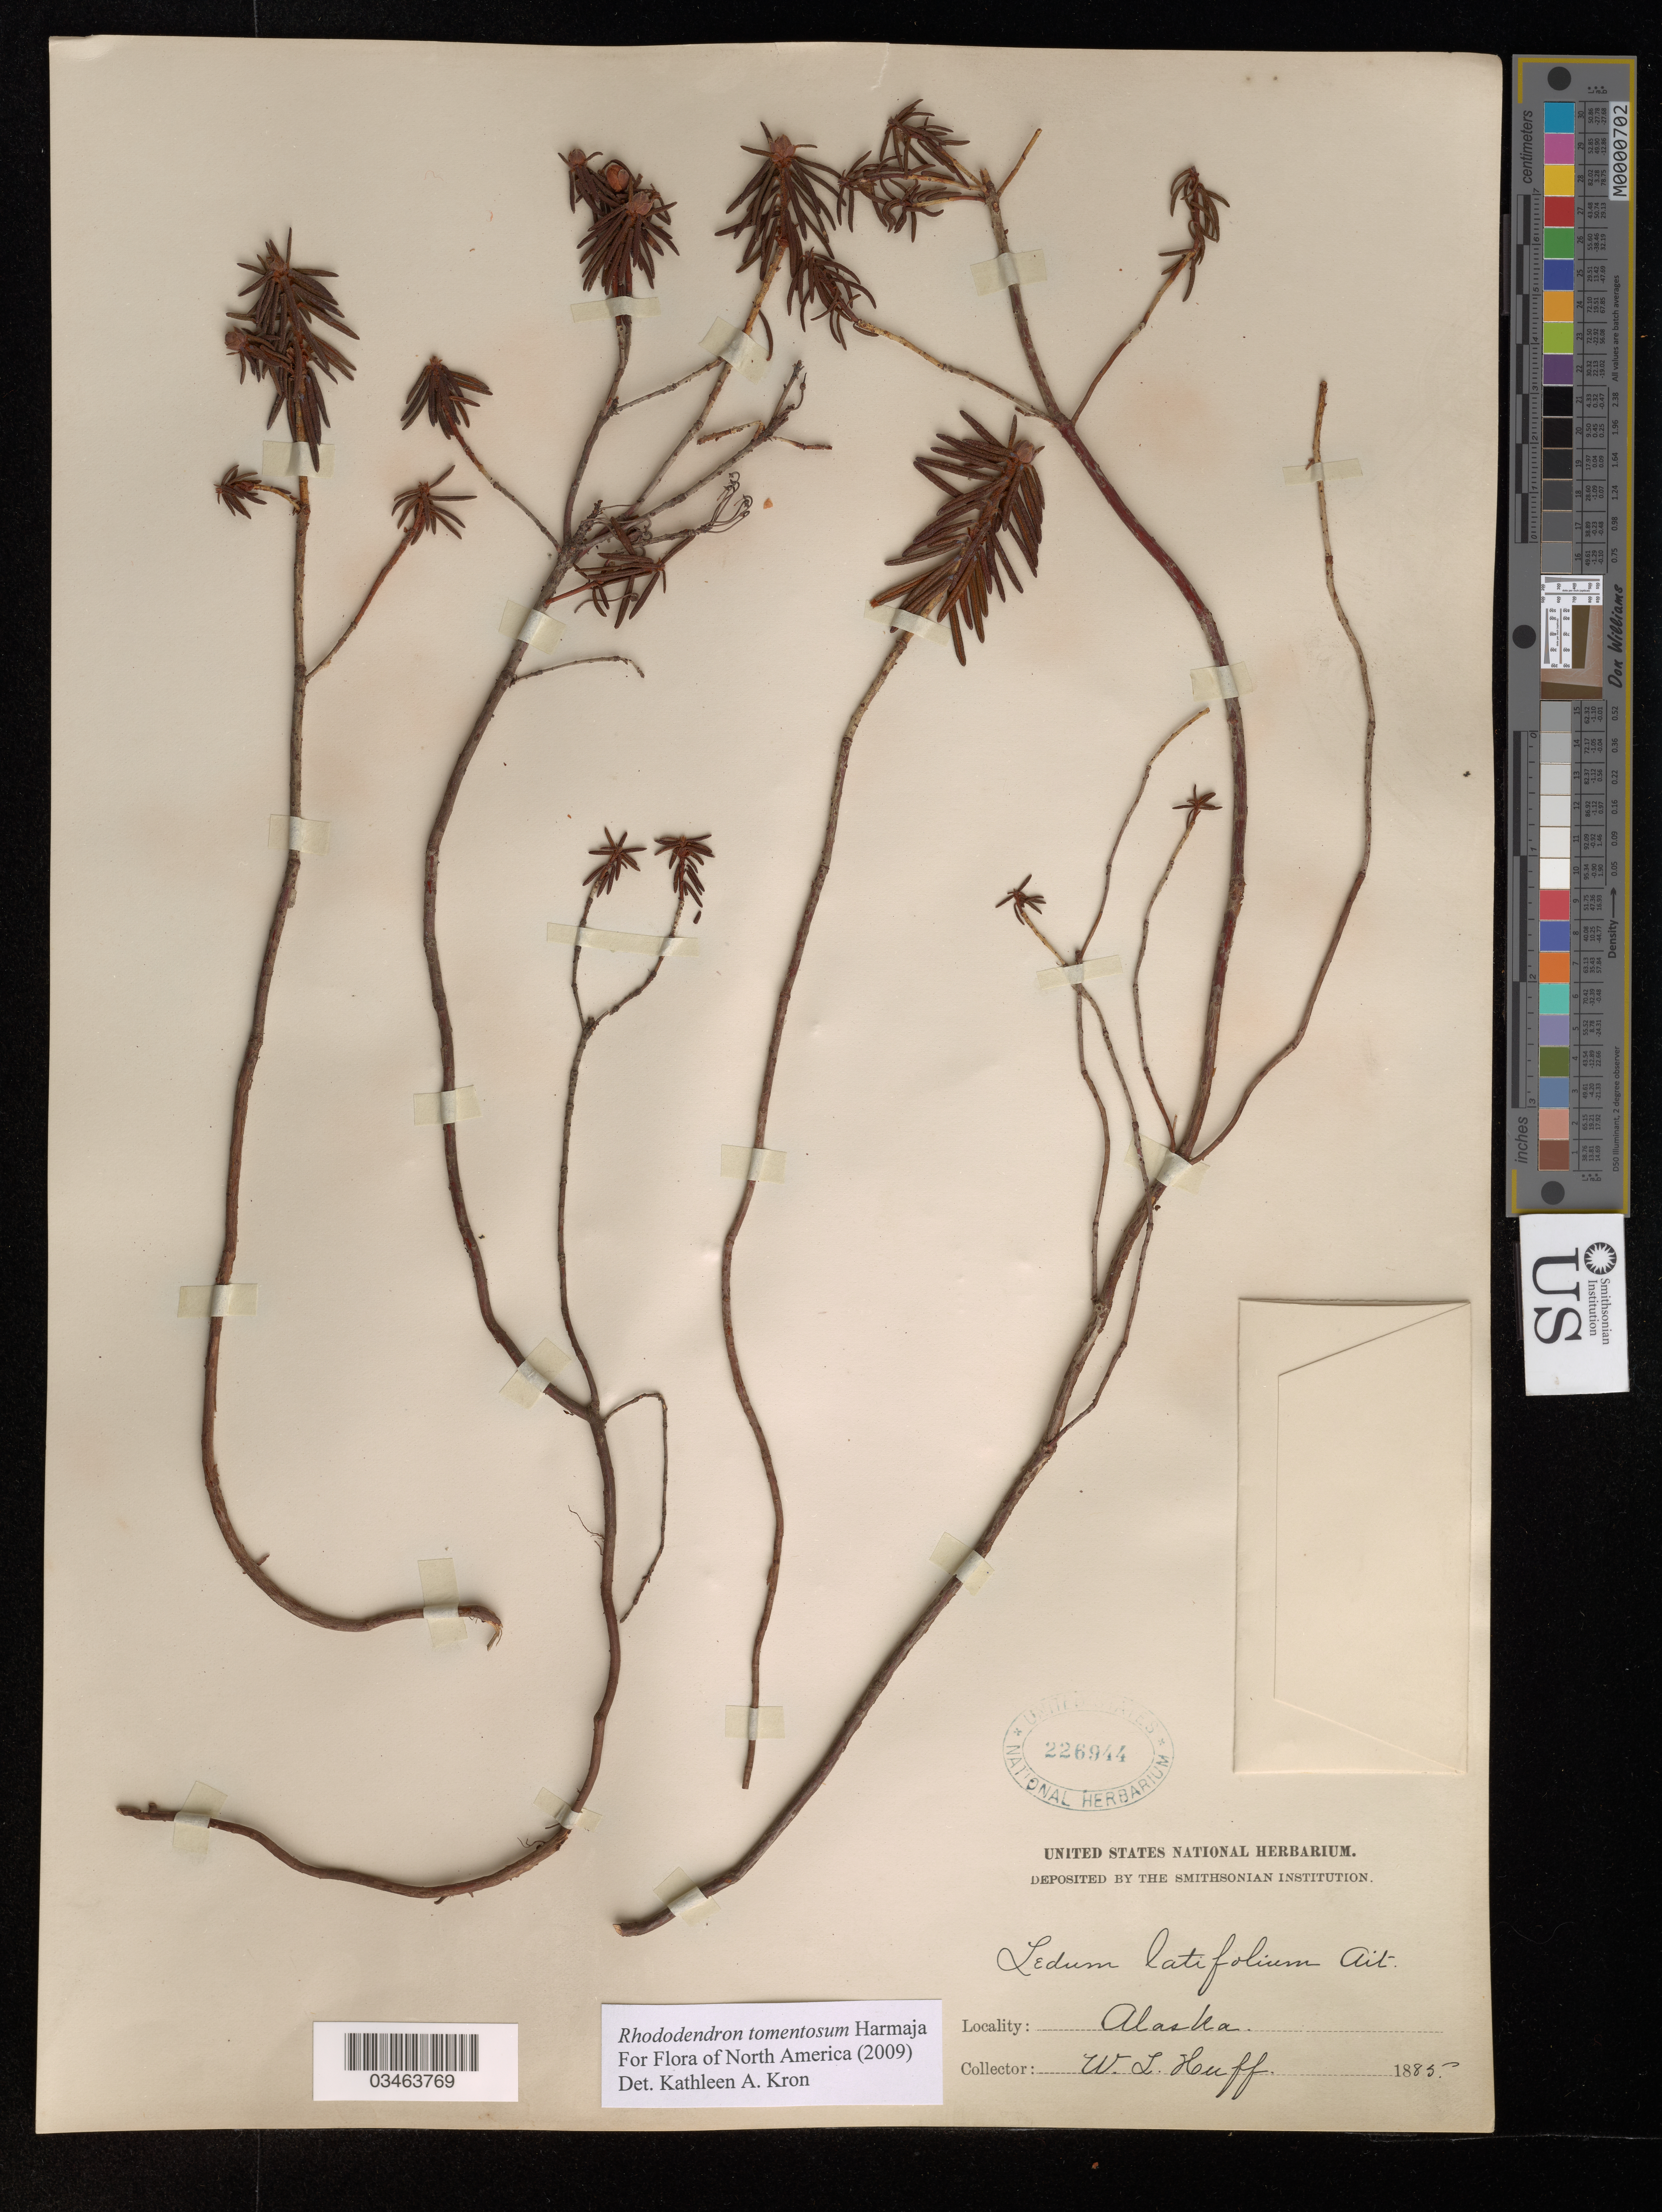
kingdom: Plantae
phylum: Tracheophyta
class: Magnoliopsida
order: Ericales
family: Ericaceae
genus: Rhododendron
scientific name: Rhododendron tomentosum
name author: Harmaja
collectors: W. Huff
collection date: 1885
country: United States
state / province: Alaska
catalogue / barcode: US 226944